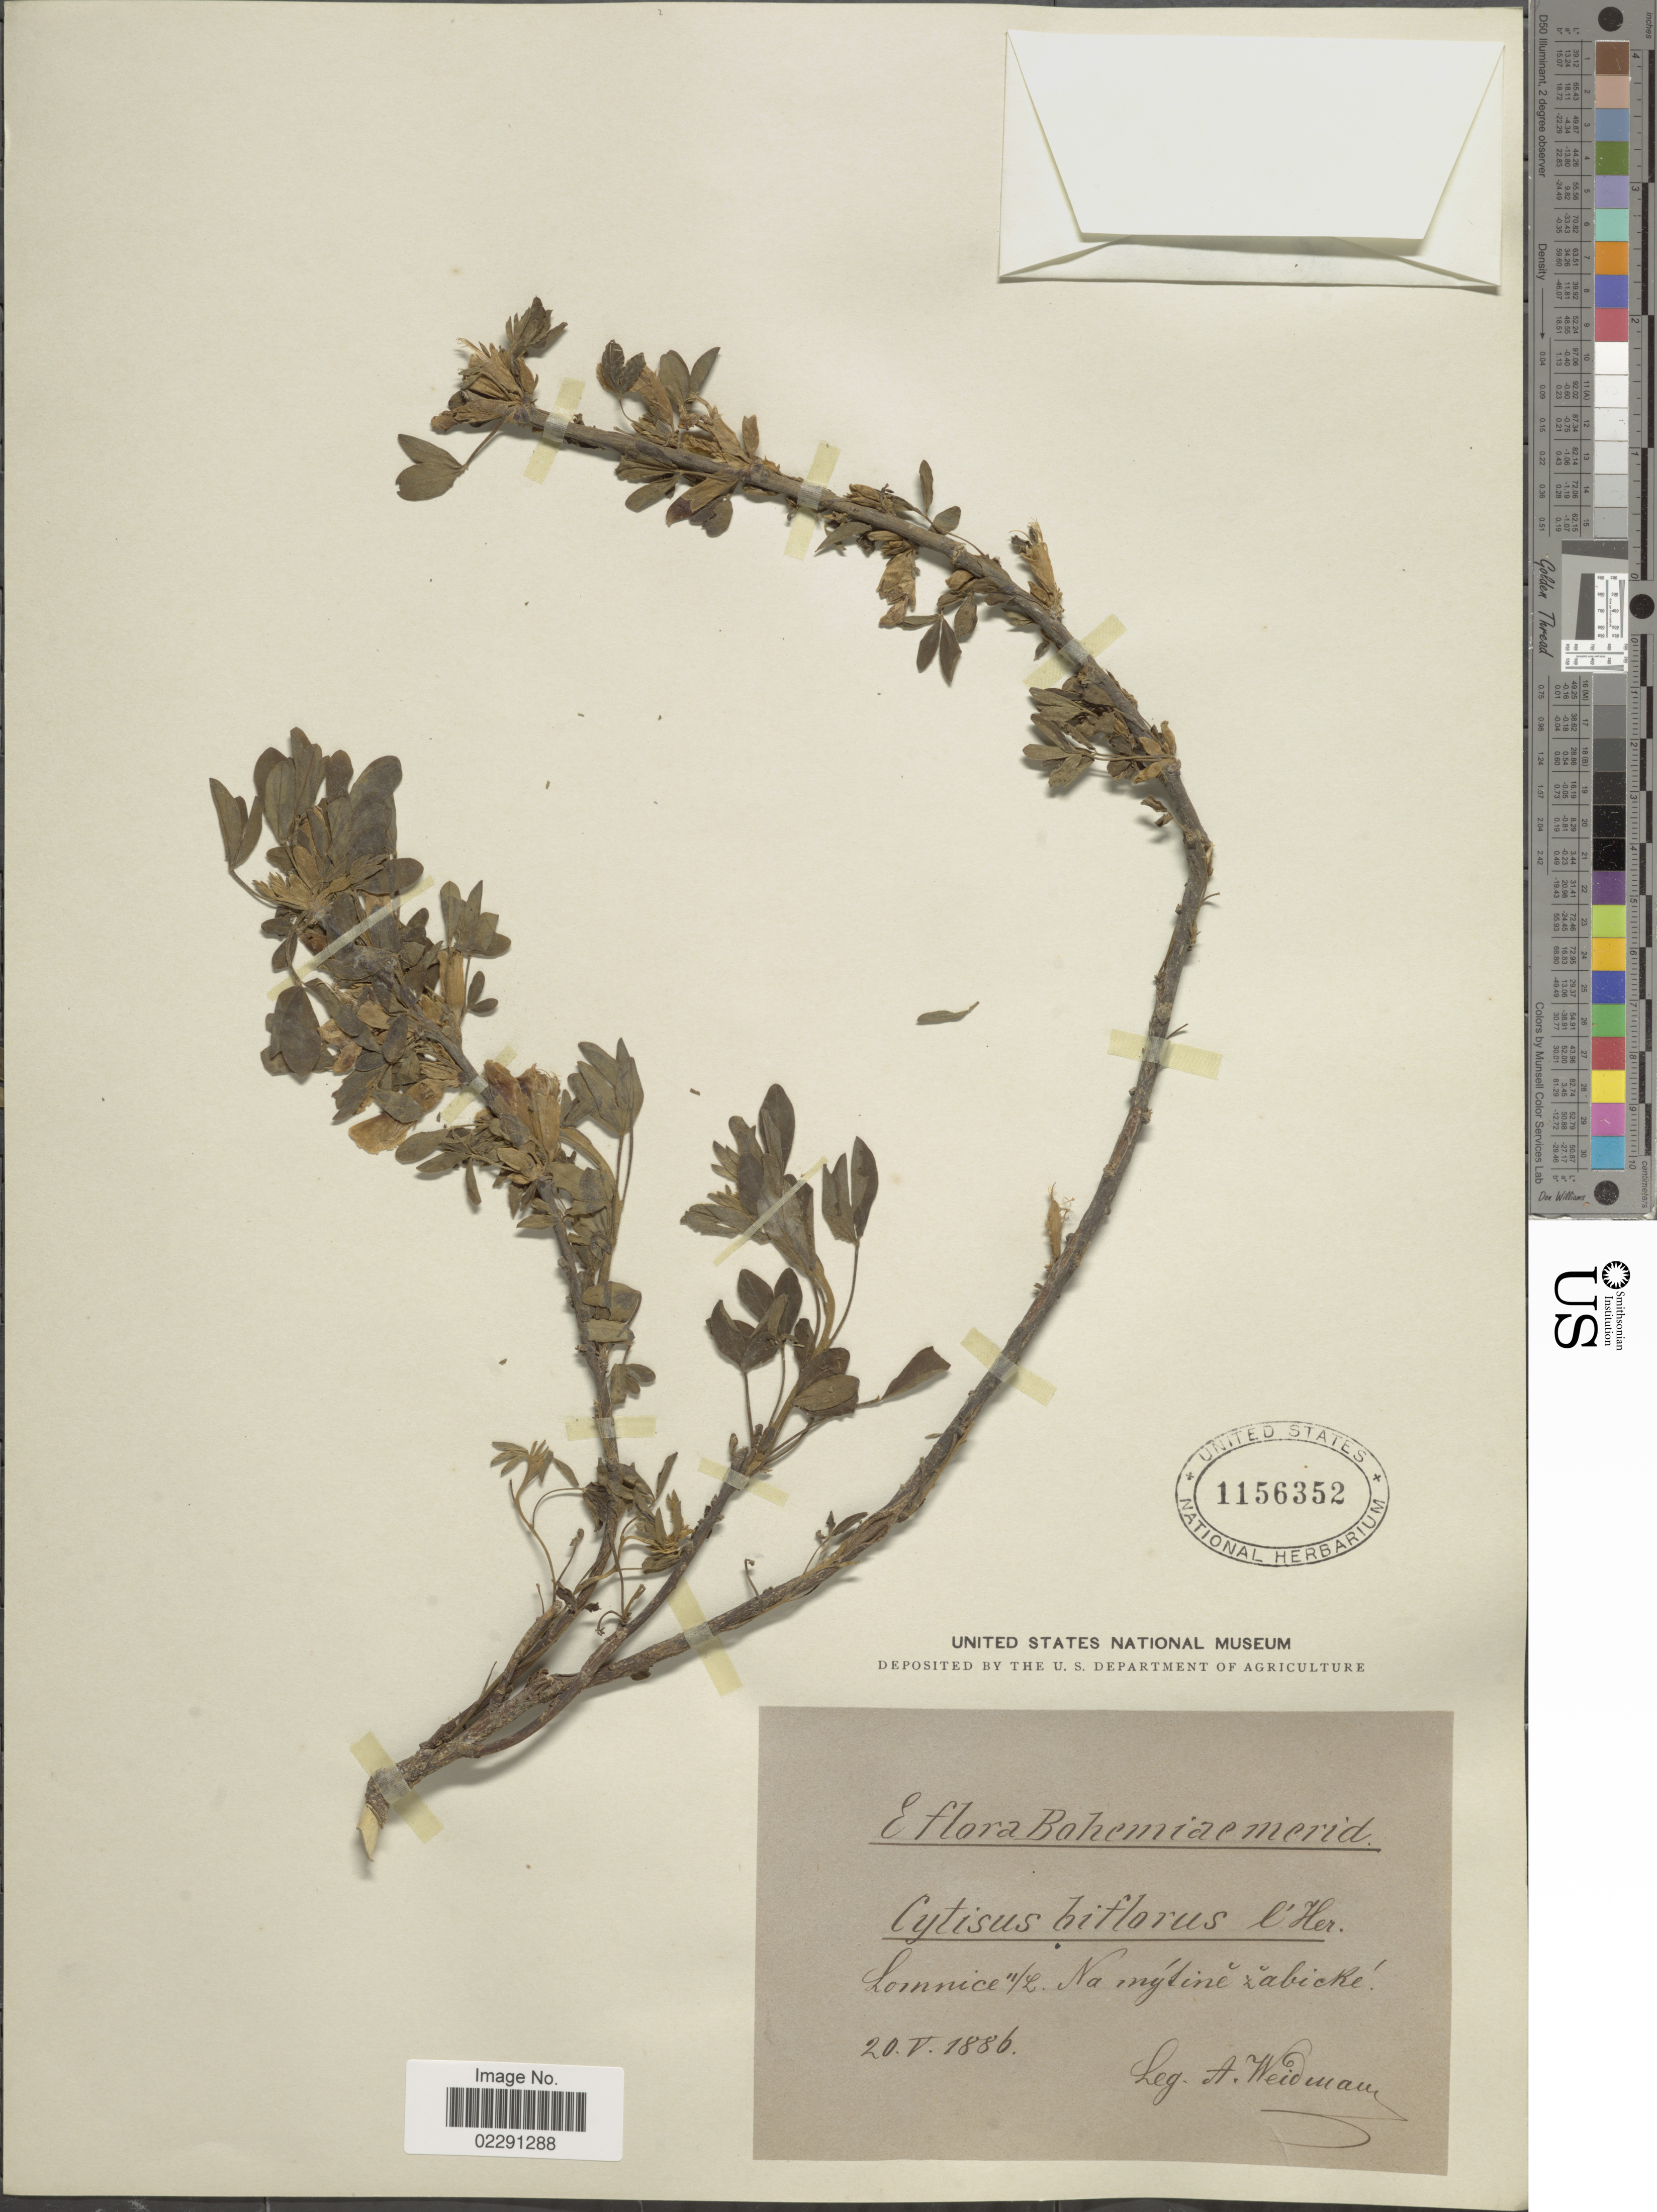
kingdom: Plantae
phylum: Tracheophyta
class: Magnoliopsida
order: Fabales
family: Fabaceae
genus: Cytisus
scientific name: Cytisus ratisbonensis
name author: Schaeff.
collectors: H. Weidmann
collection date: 1886-05-20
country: Czechia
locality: E Flora Bohemiae merid., Lomnice 11/L, Na mgtine xabicke. [interpreted]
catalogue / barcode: US 1156352